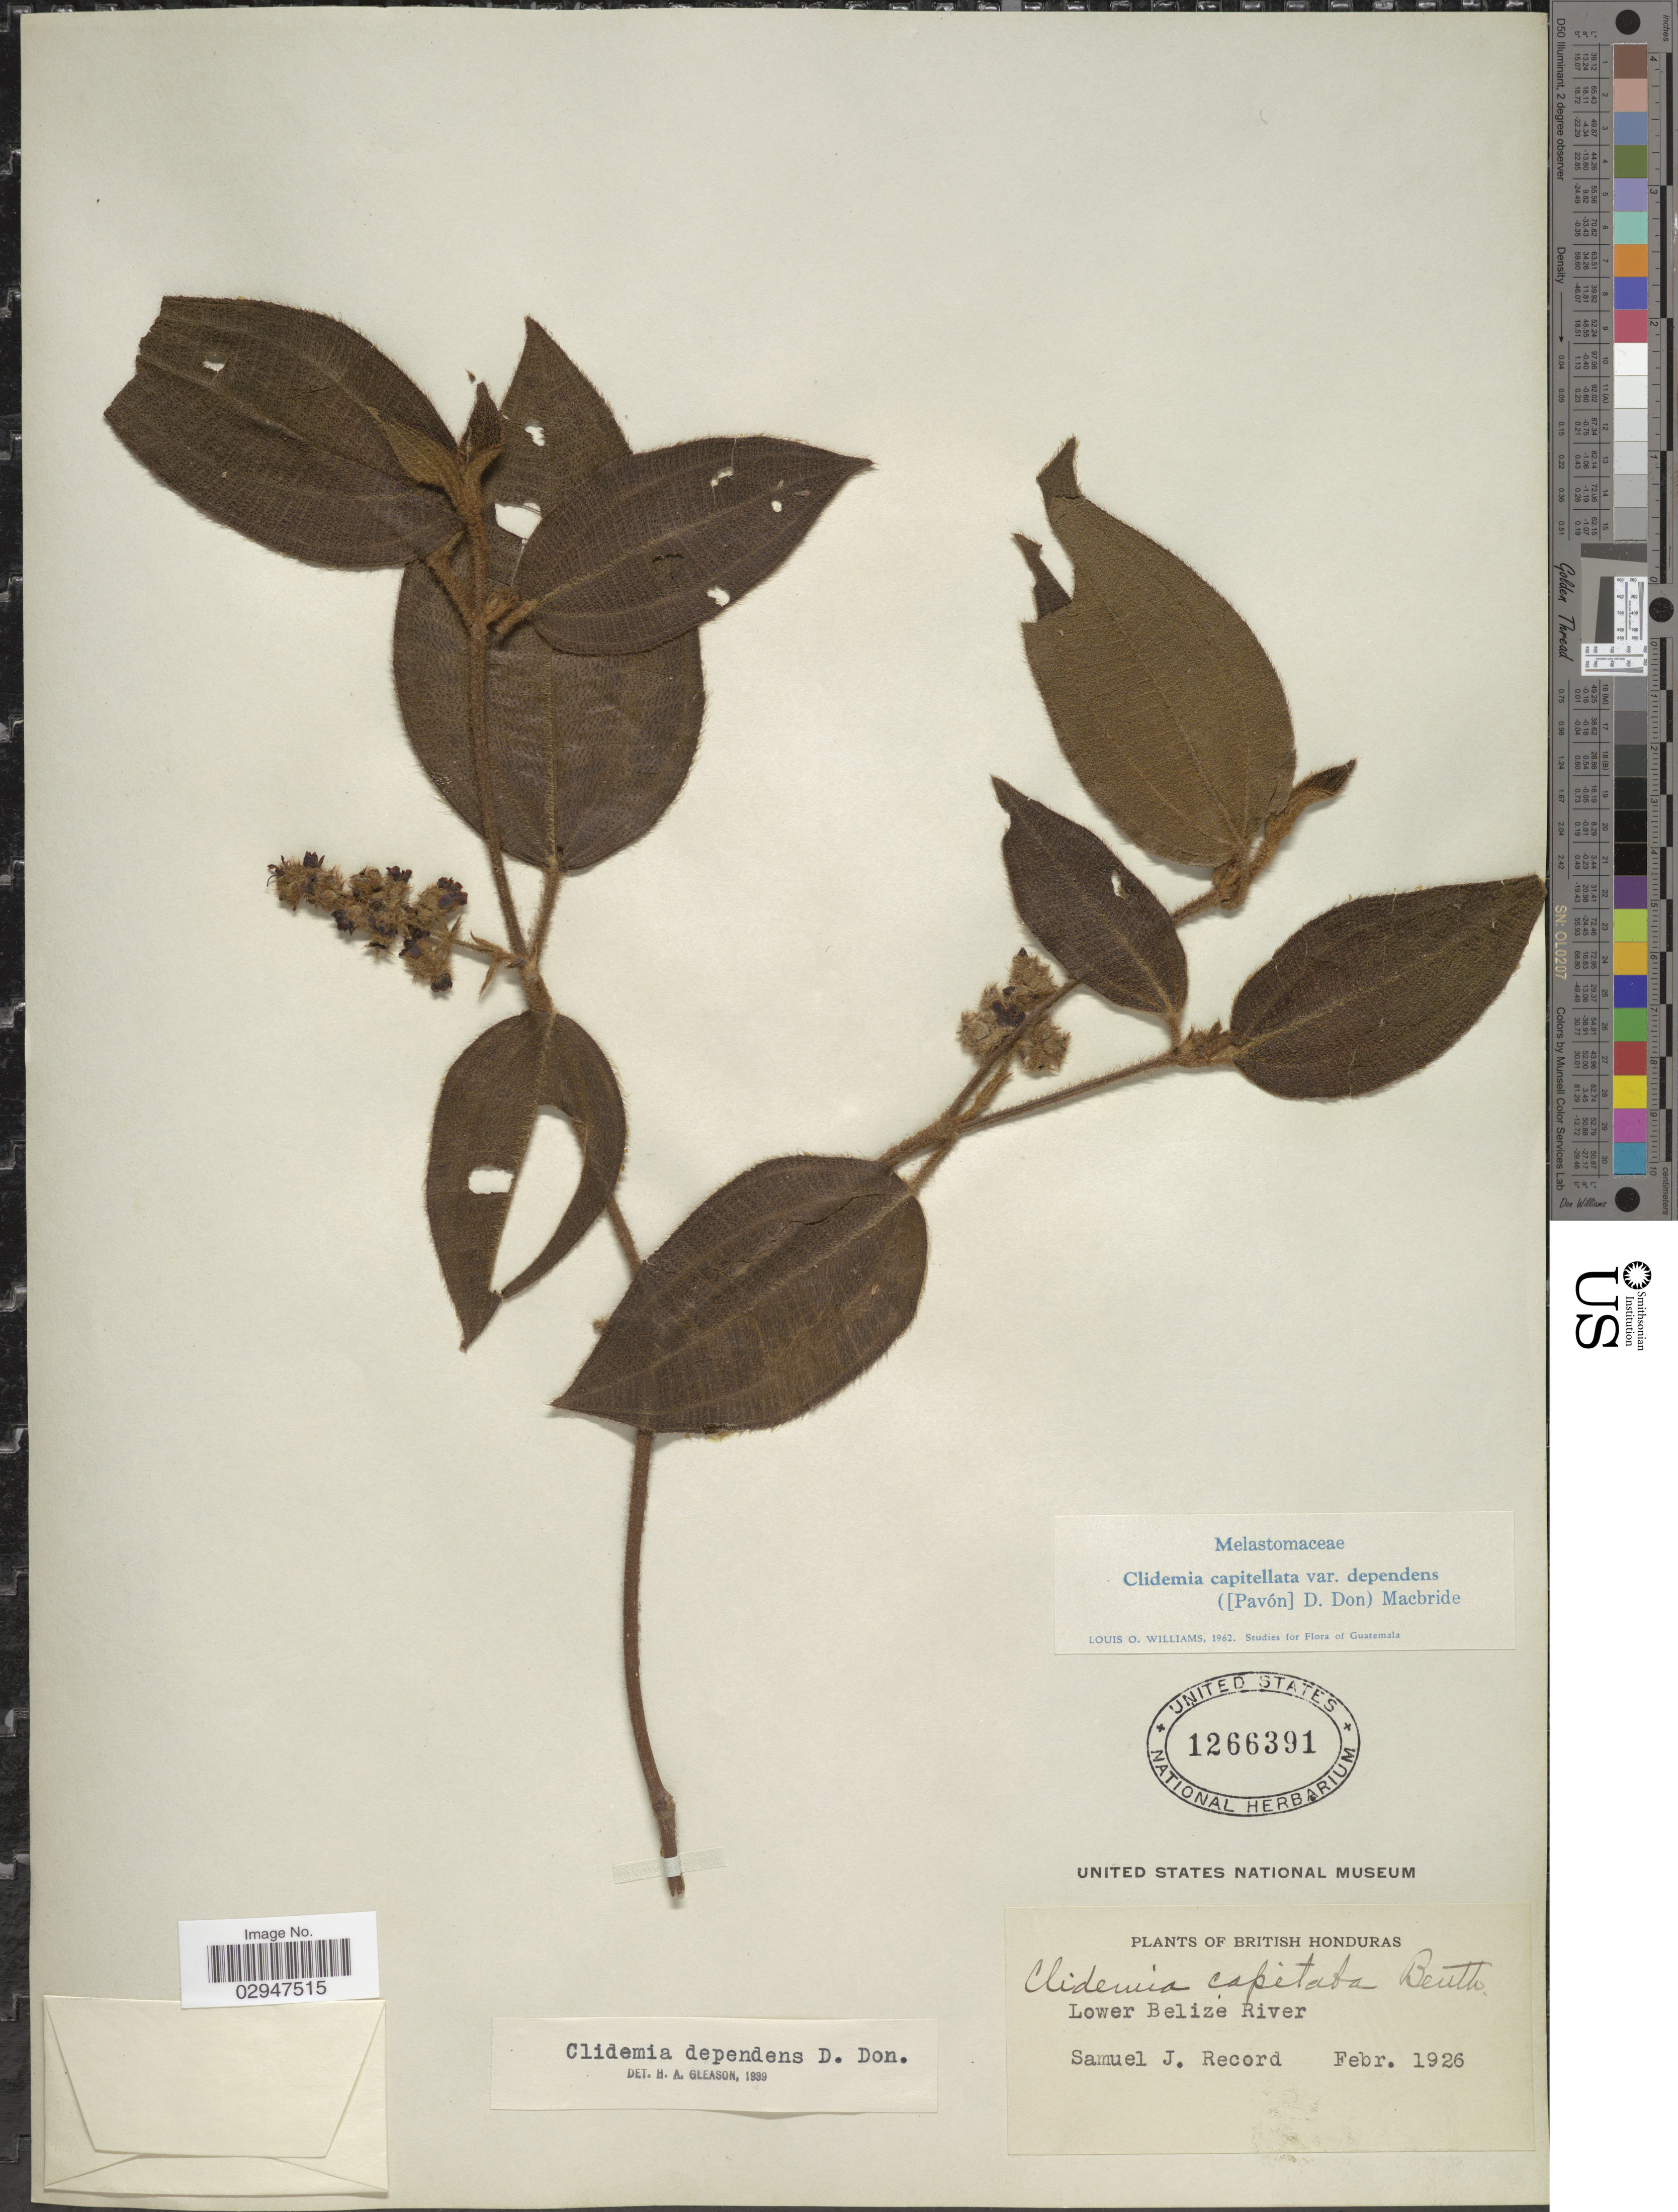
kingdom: Plantae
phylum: Tracheophyta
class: Magnoliopsida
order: Myrtales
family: Melastomataceae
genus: Clidemia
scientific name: Clidemia capitellata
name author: (Bonpl.) D. Don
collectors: S. J. Record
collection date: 1926-02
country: Belize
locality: British Honduras. Lower Belize River.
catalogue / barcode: US 1266391